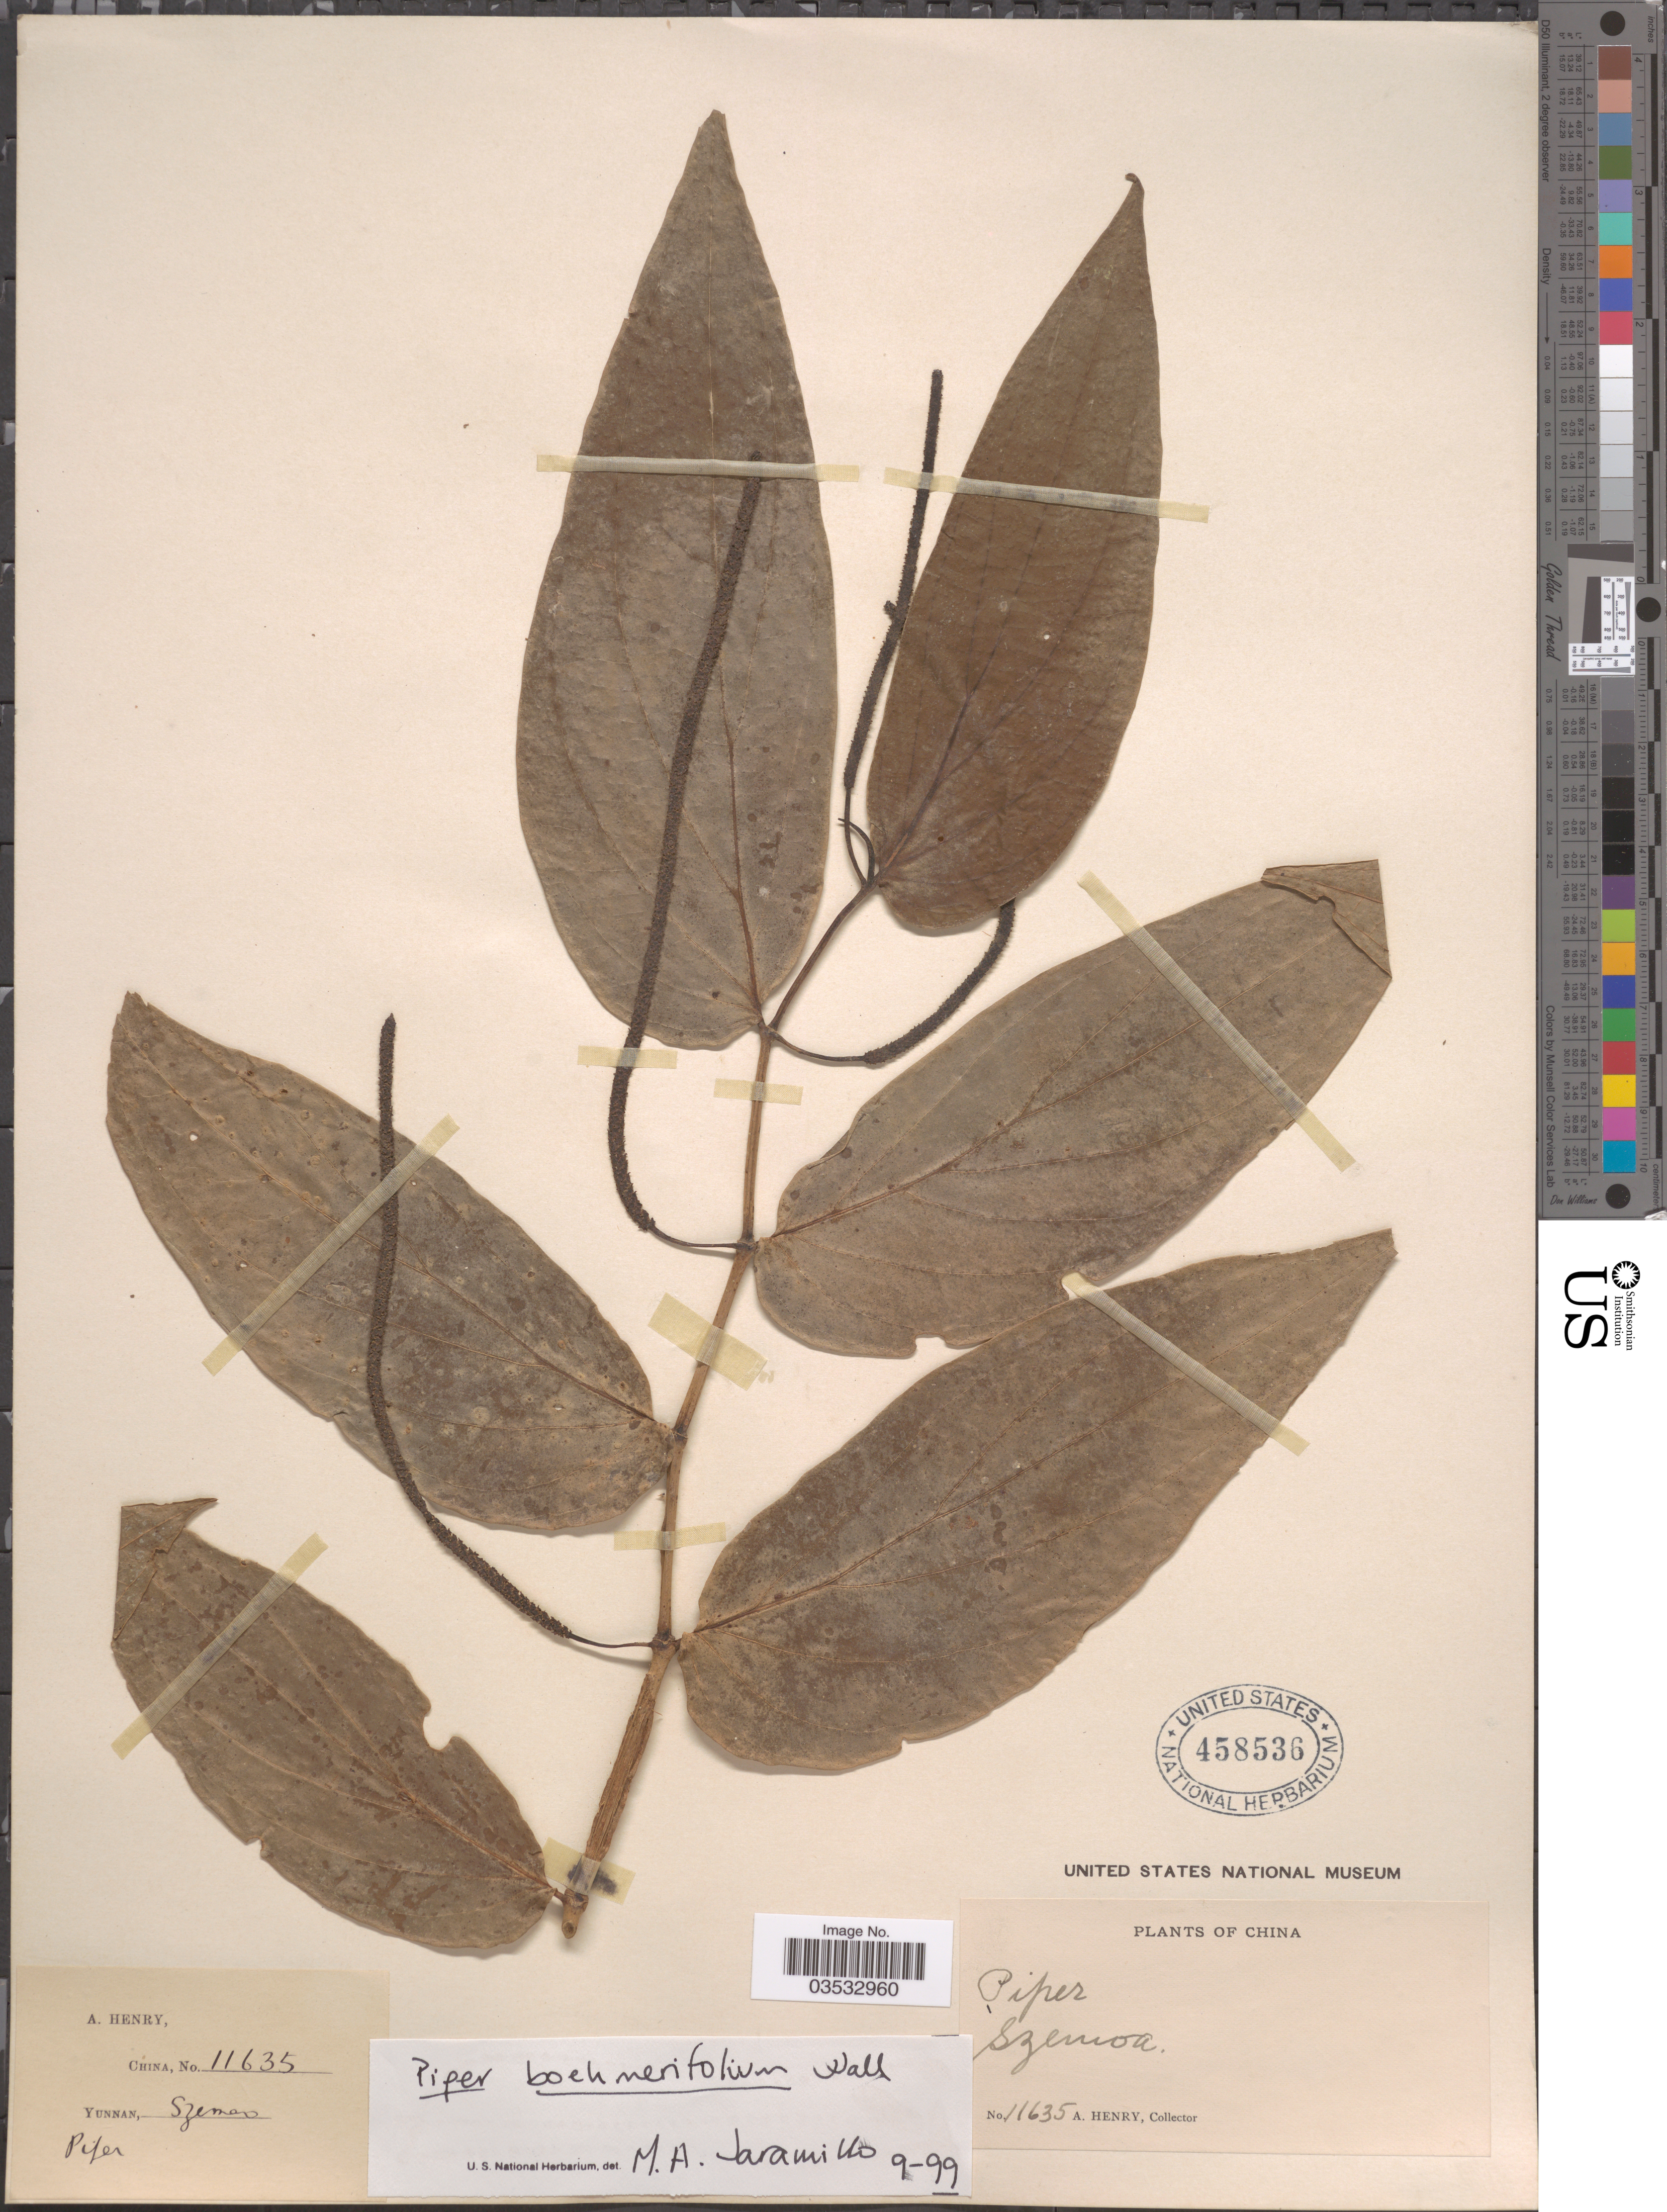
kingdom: Plantae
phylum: Tracheophyta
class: Magnoliopsida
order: Piperales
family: Piperaceae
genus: Piper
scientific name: Piper boehmeriifolium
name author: (Miq.) C. DC. ex Wall.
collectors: A. Henry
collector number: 11635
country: China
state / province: Yunnan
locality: Szemoa.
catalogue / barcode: US 458536